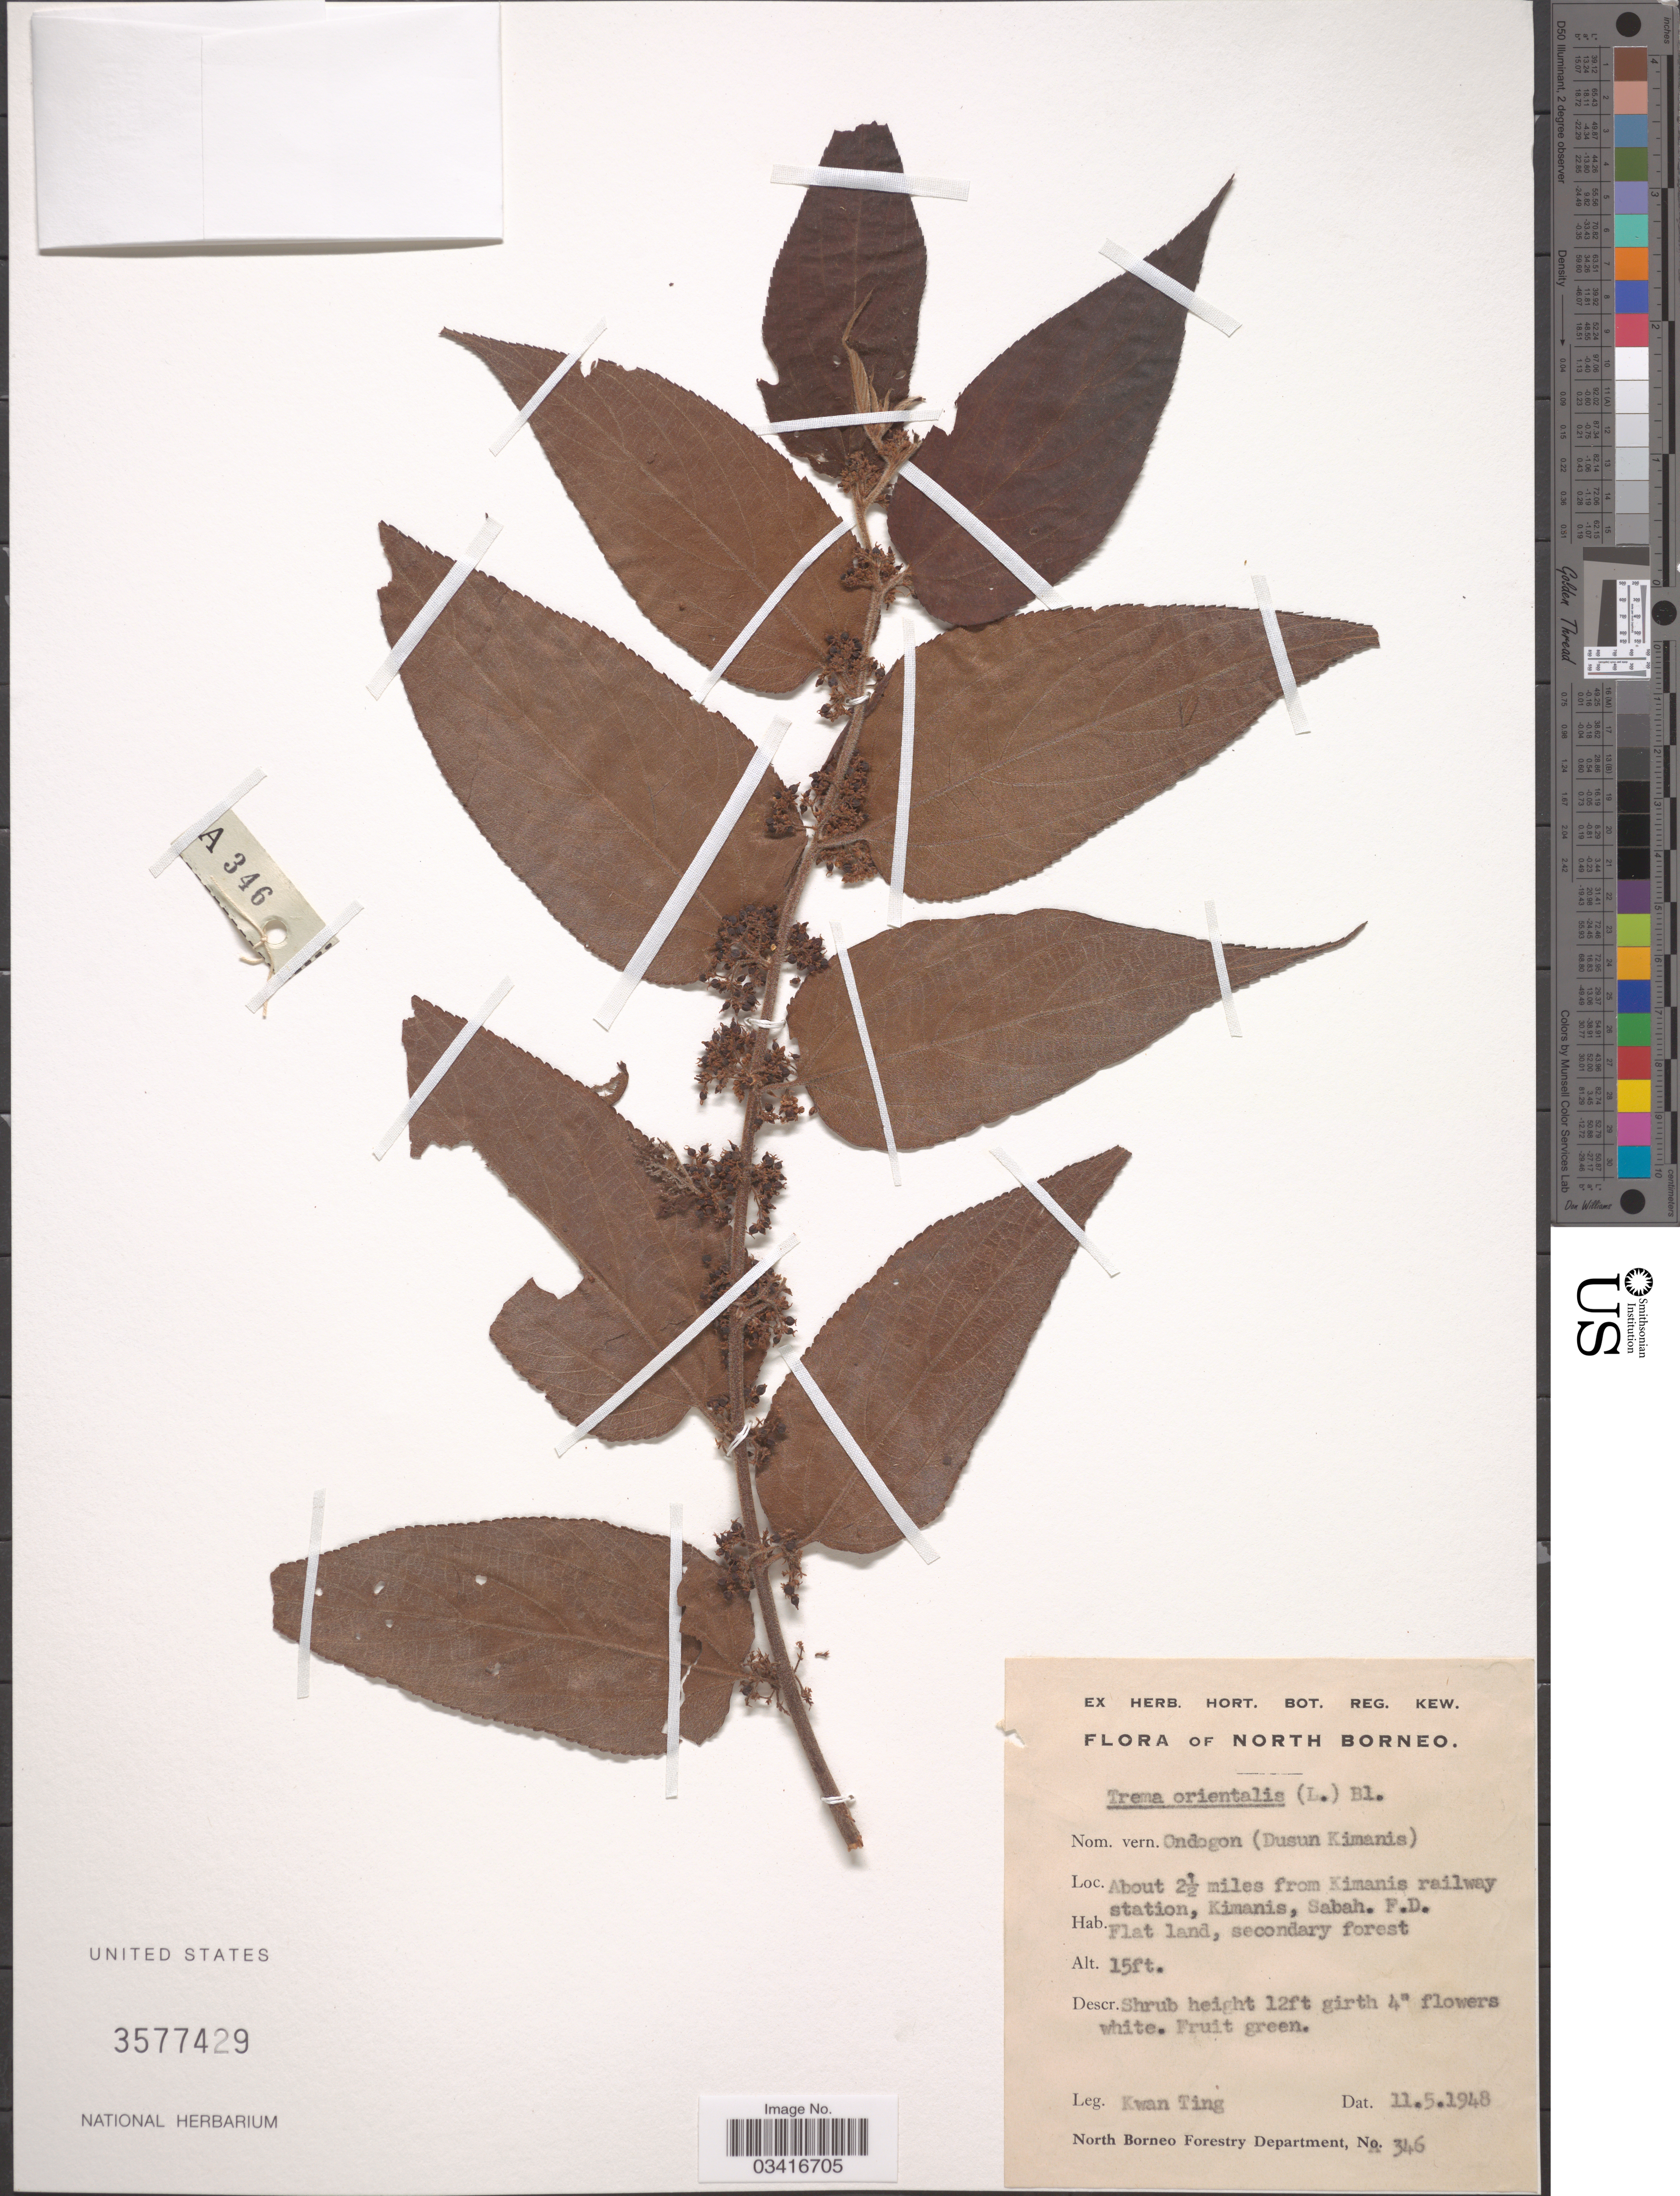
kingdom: Plantae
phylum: Tracheophyta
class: Magnoliopsida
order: Rosales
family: Cannabaceae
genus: Trema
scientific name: Trema orientale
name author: (L.) Blume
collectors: K. Ting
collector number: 346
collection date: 1948-05-11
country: Malaysia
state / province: Sabah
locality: North Borneo. About 2½ miles from Kimanis railway station, Kimanis, Sabah, F.D.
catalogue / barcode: US 3577429